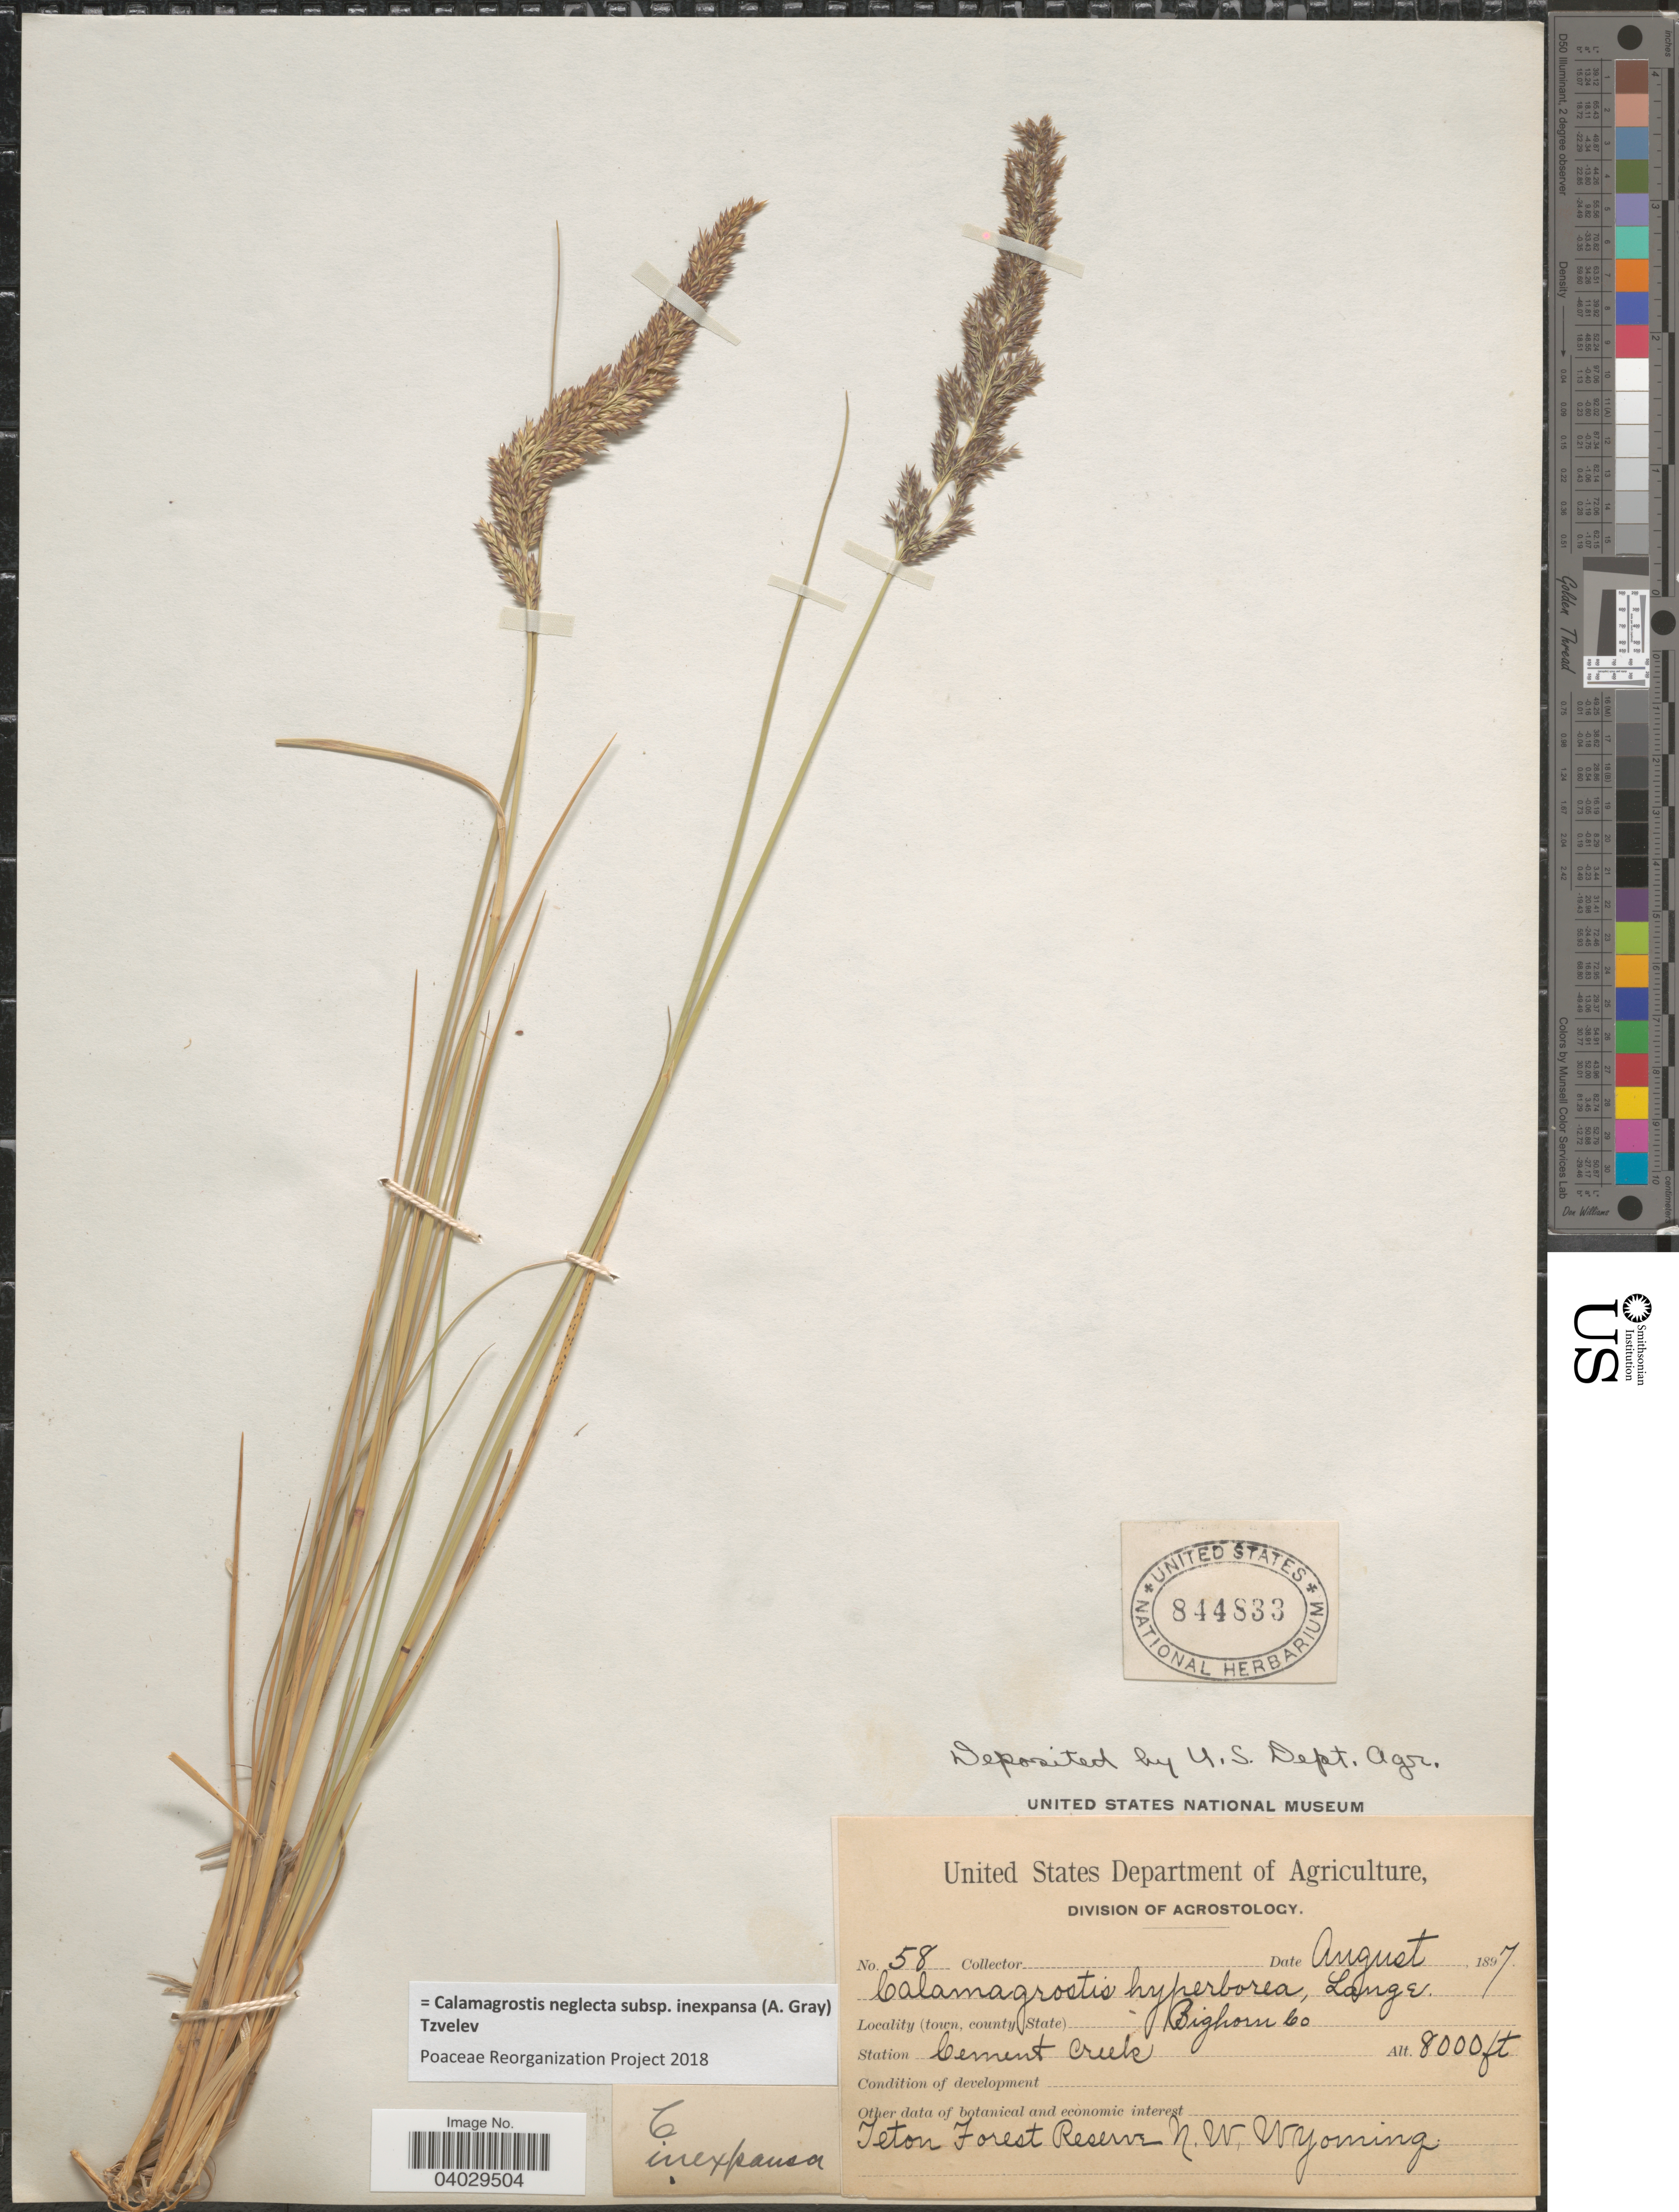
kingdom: Plantae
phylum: Tracheophyta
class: Liliopsida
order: Poales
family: Poaceae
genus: Calamagrostis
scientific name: Calamagrostis neglecta subsp. inexpansa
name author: (A. Gray) Tzvelev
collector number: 58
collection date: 1897-08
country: United States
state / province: Wyoming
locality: Bighorn Co. Station Cement Creek. Teton Forest Reserve N.W. Wyoming.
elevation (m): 2438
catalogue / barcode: US 844833